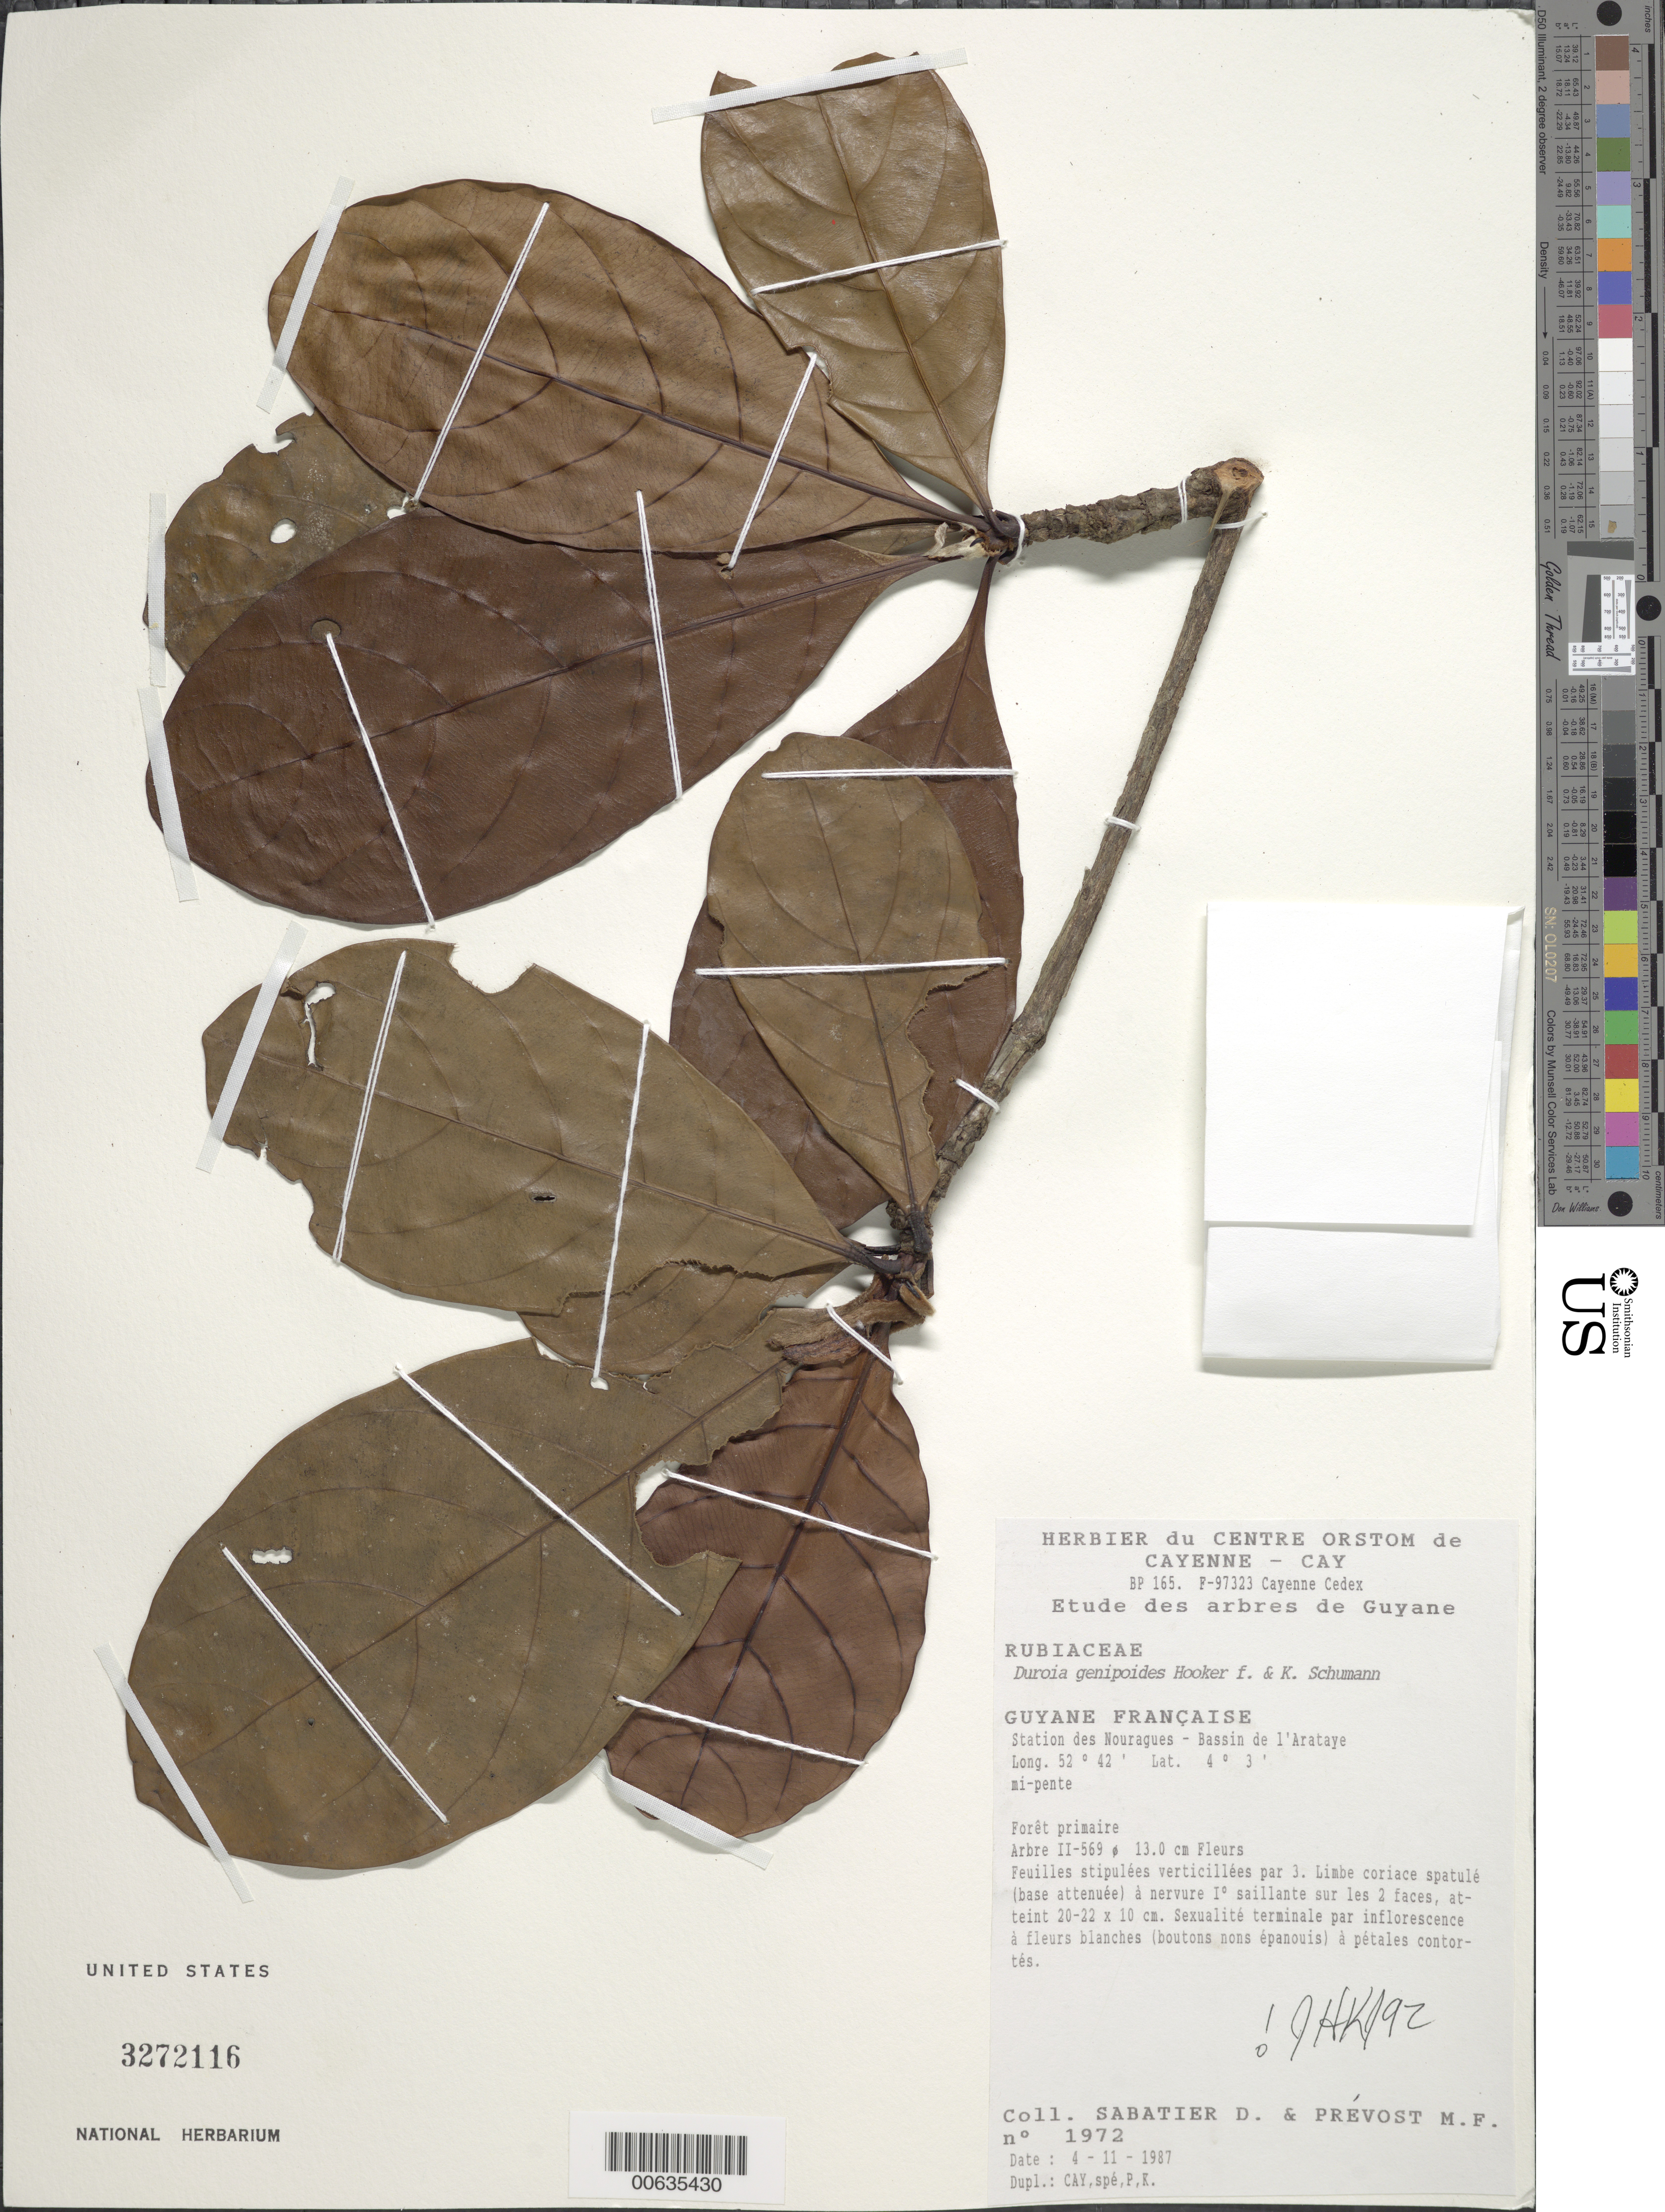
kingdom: Plantae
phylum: Tracheophyta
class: Magnoliopsida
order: Gentianales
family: Rubiaceae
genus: Duroia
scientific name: Duroia genipoides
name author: Hook. f. ex K. Schum.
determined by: Kirkbride, J. H.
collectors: D. Sabatier & M.-F. Prévost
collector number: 1972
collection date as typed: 4-Nov-87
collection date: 1987-11-04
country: French Guiana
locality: Station des Nouragues, Bassin de l'Approuague, Arataye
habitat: Primary forest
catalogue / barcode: US 3272116